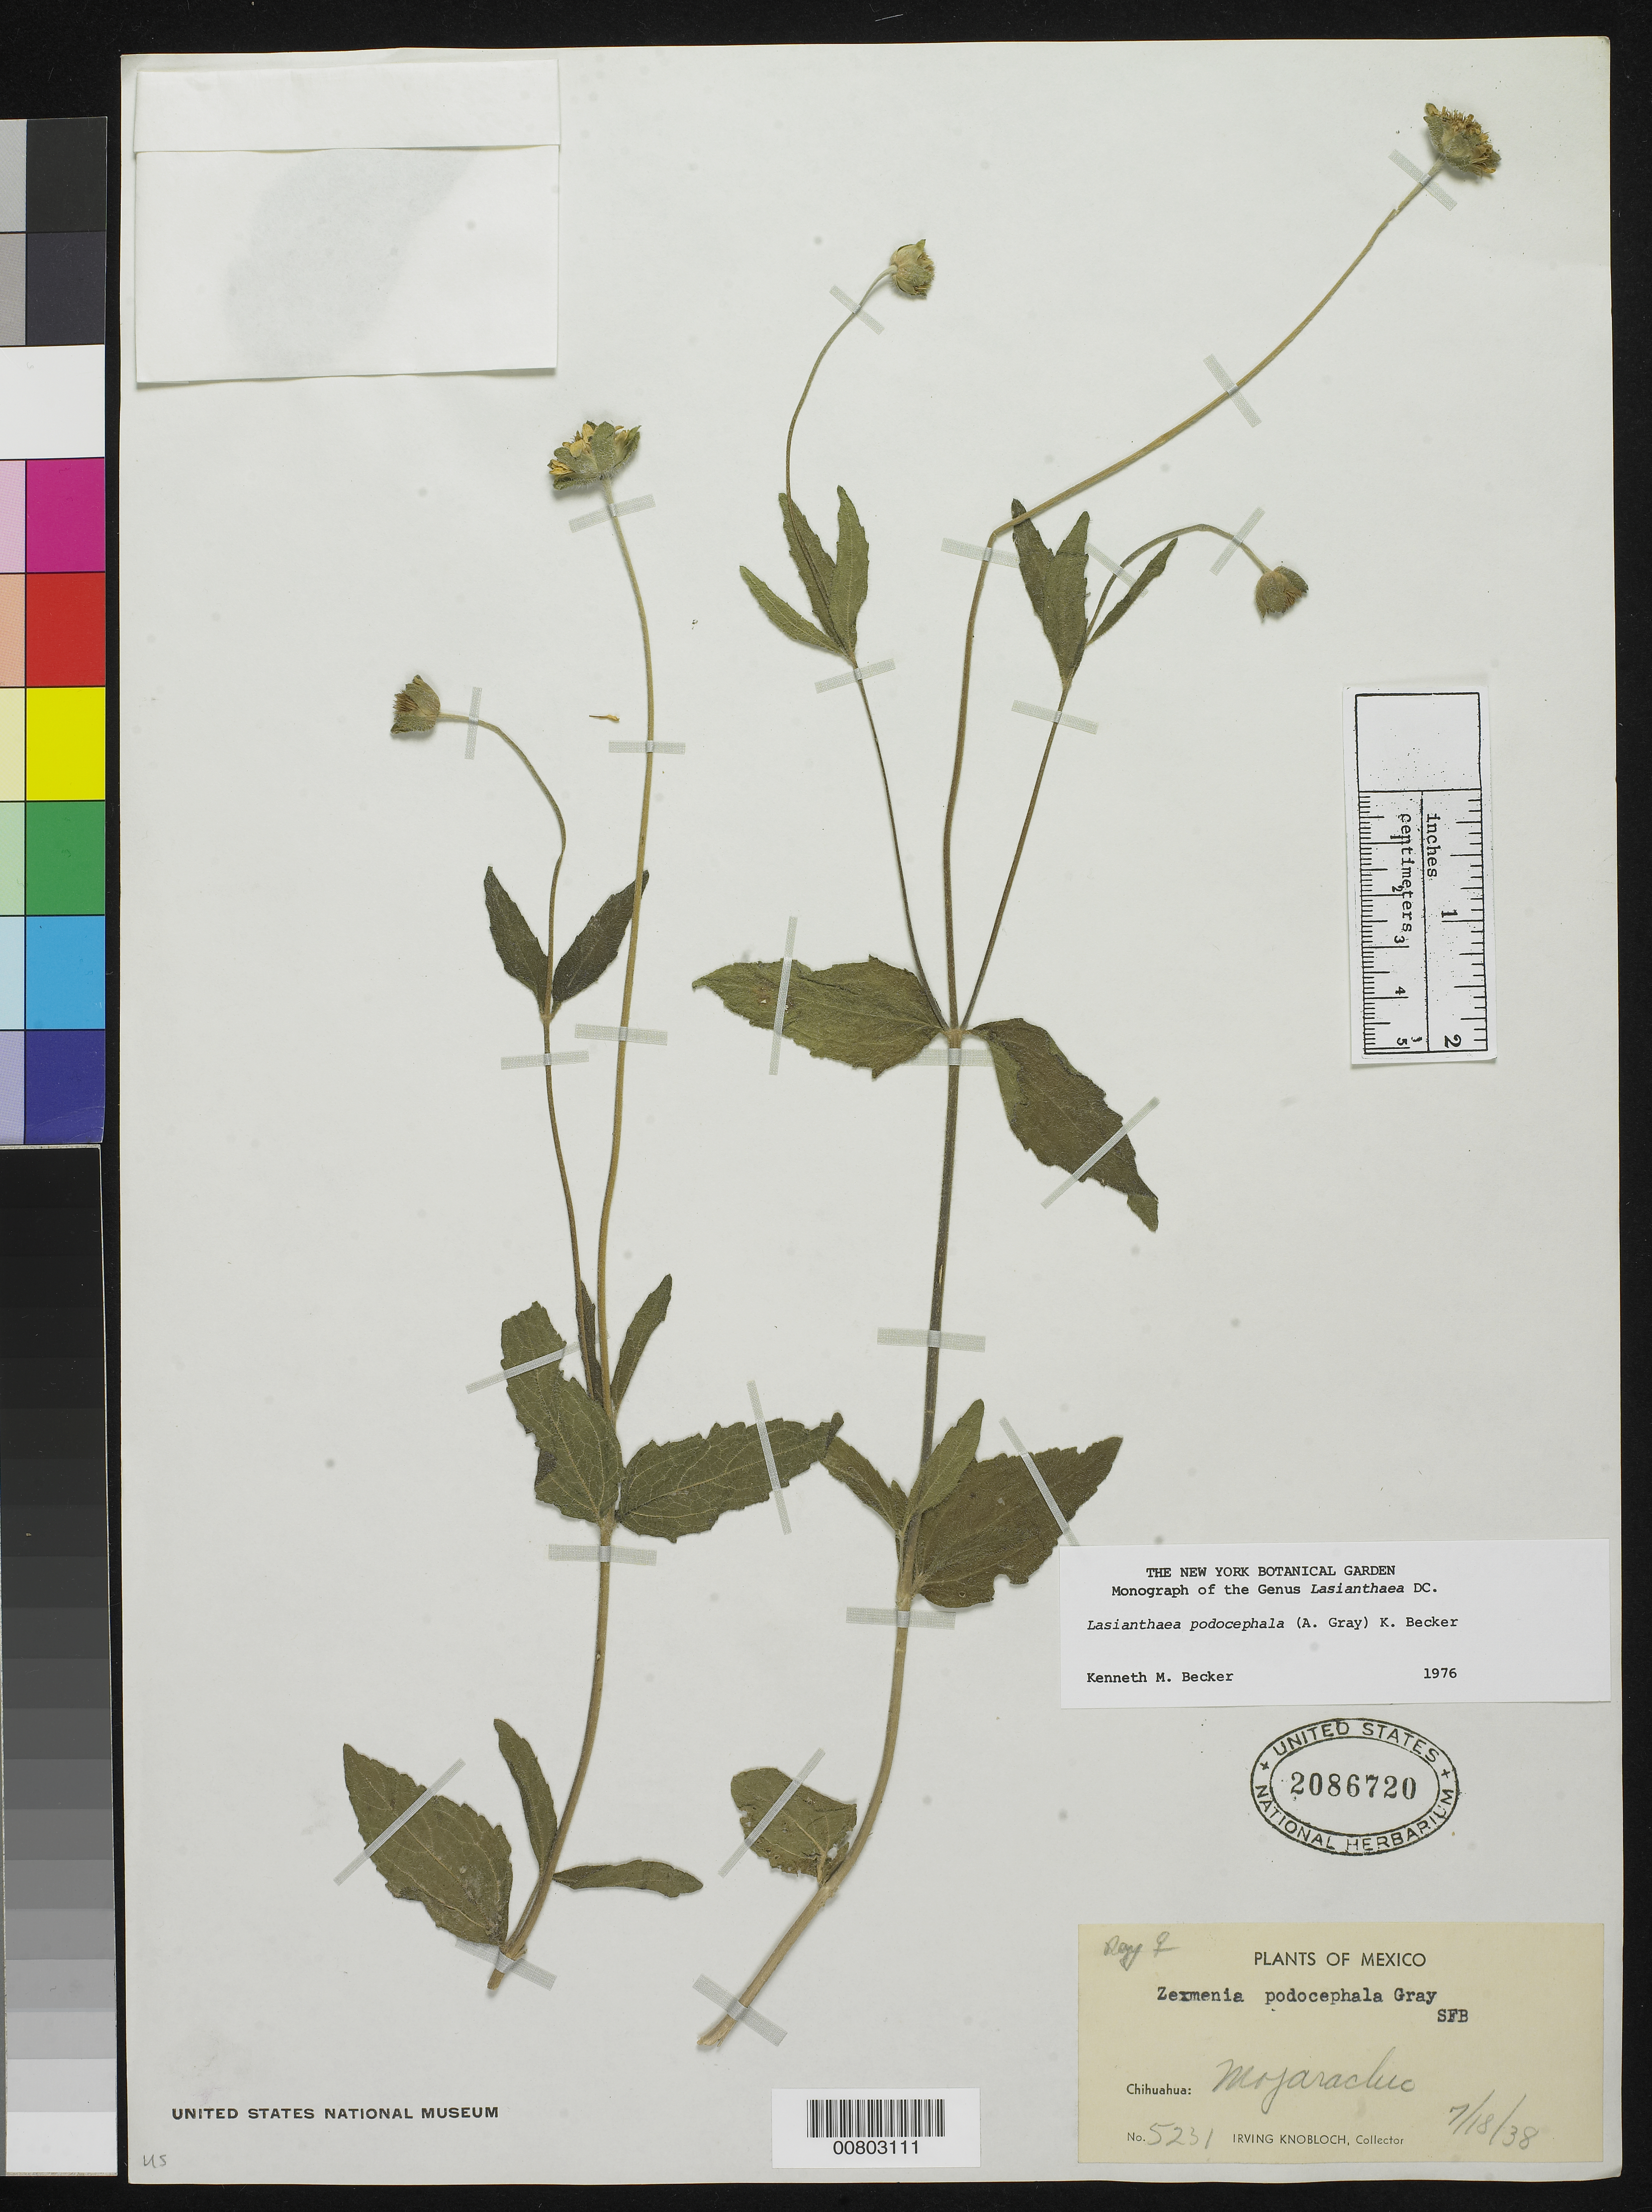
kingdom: Plantae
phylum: Tracheophyta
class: Magnoliopsida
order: Asterales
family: Asteraceae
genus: Lasianthaea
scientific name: Lasianthaea podocephala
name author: (A. Gray) K.M. Becker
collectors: I. W. Knobloch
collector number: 5231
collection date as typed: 18 Jul 1938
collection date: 1938-07-18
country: Mexico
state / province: Chihuahua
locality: Mojarachic, Chihuahua.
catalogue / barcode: US 2086720